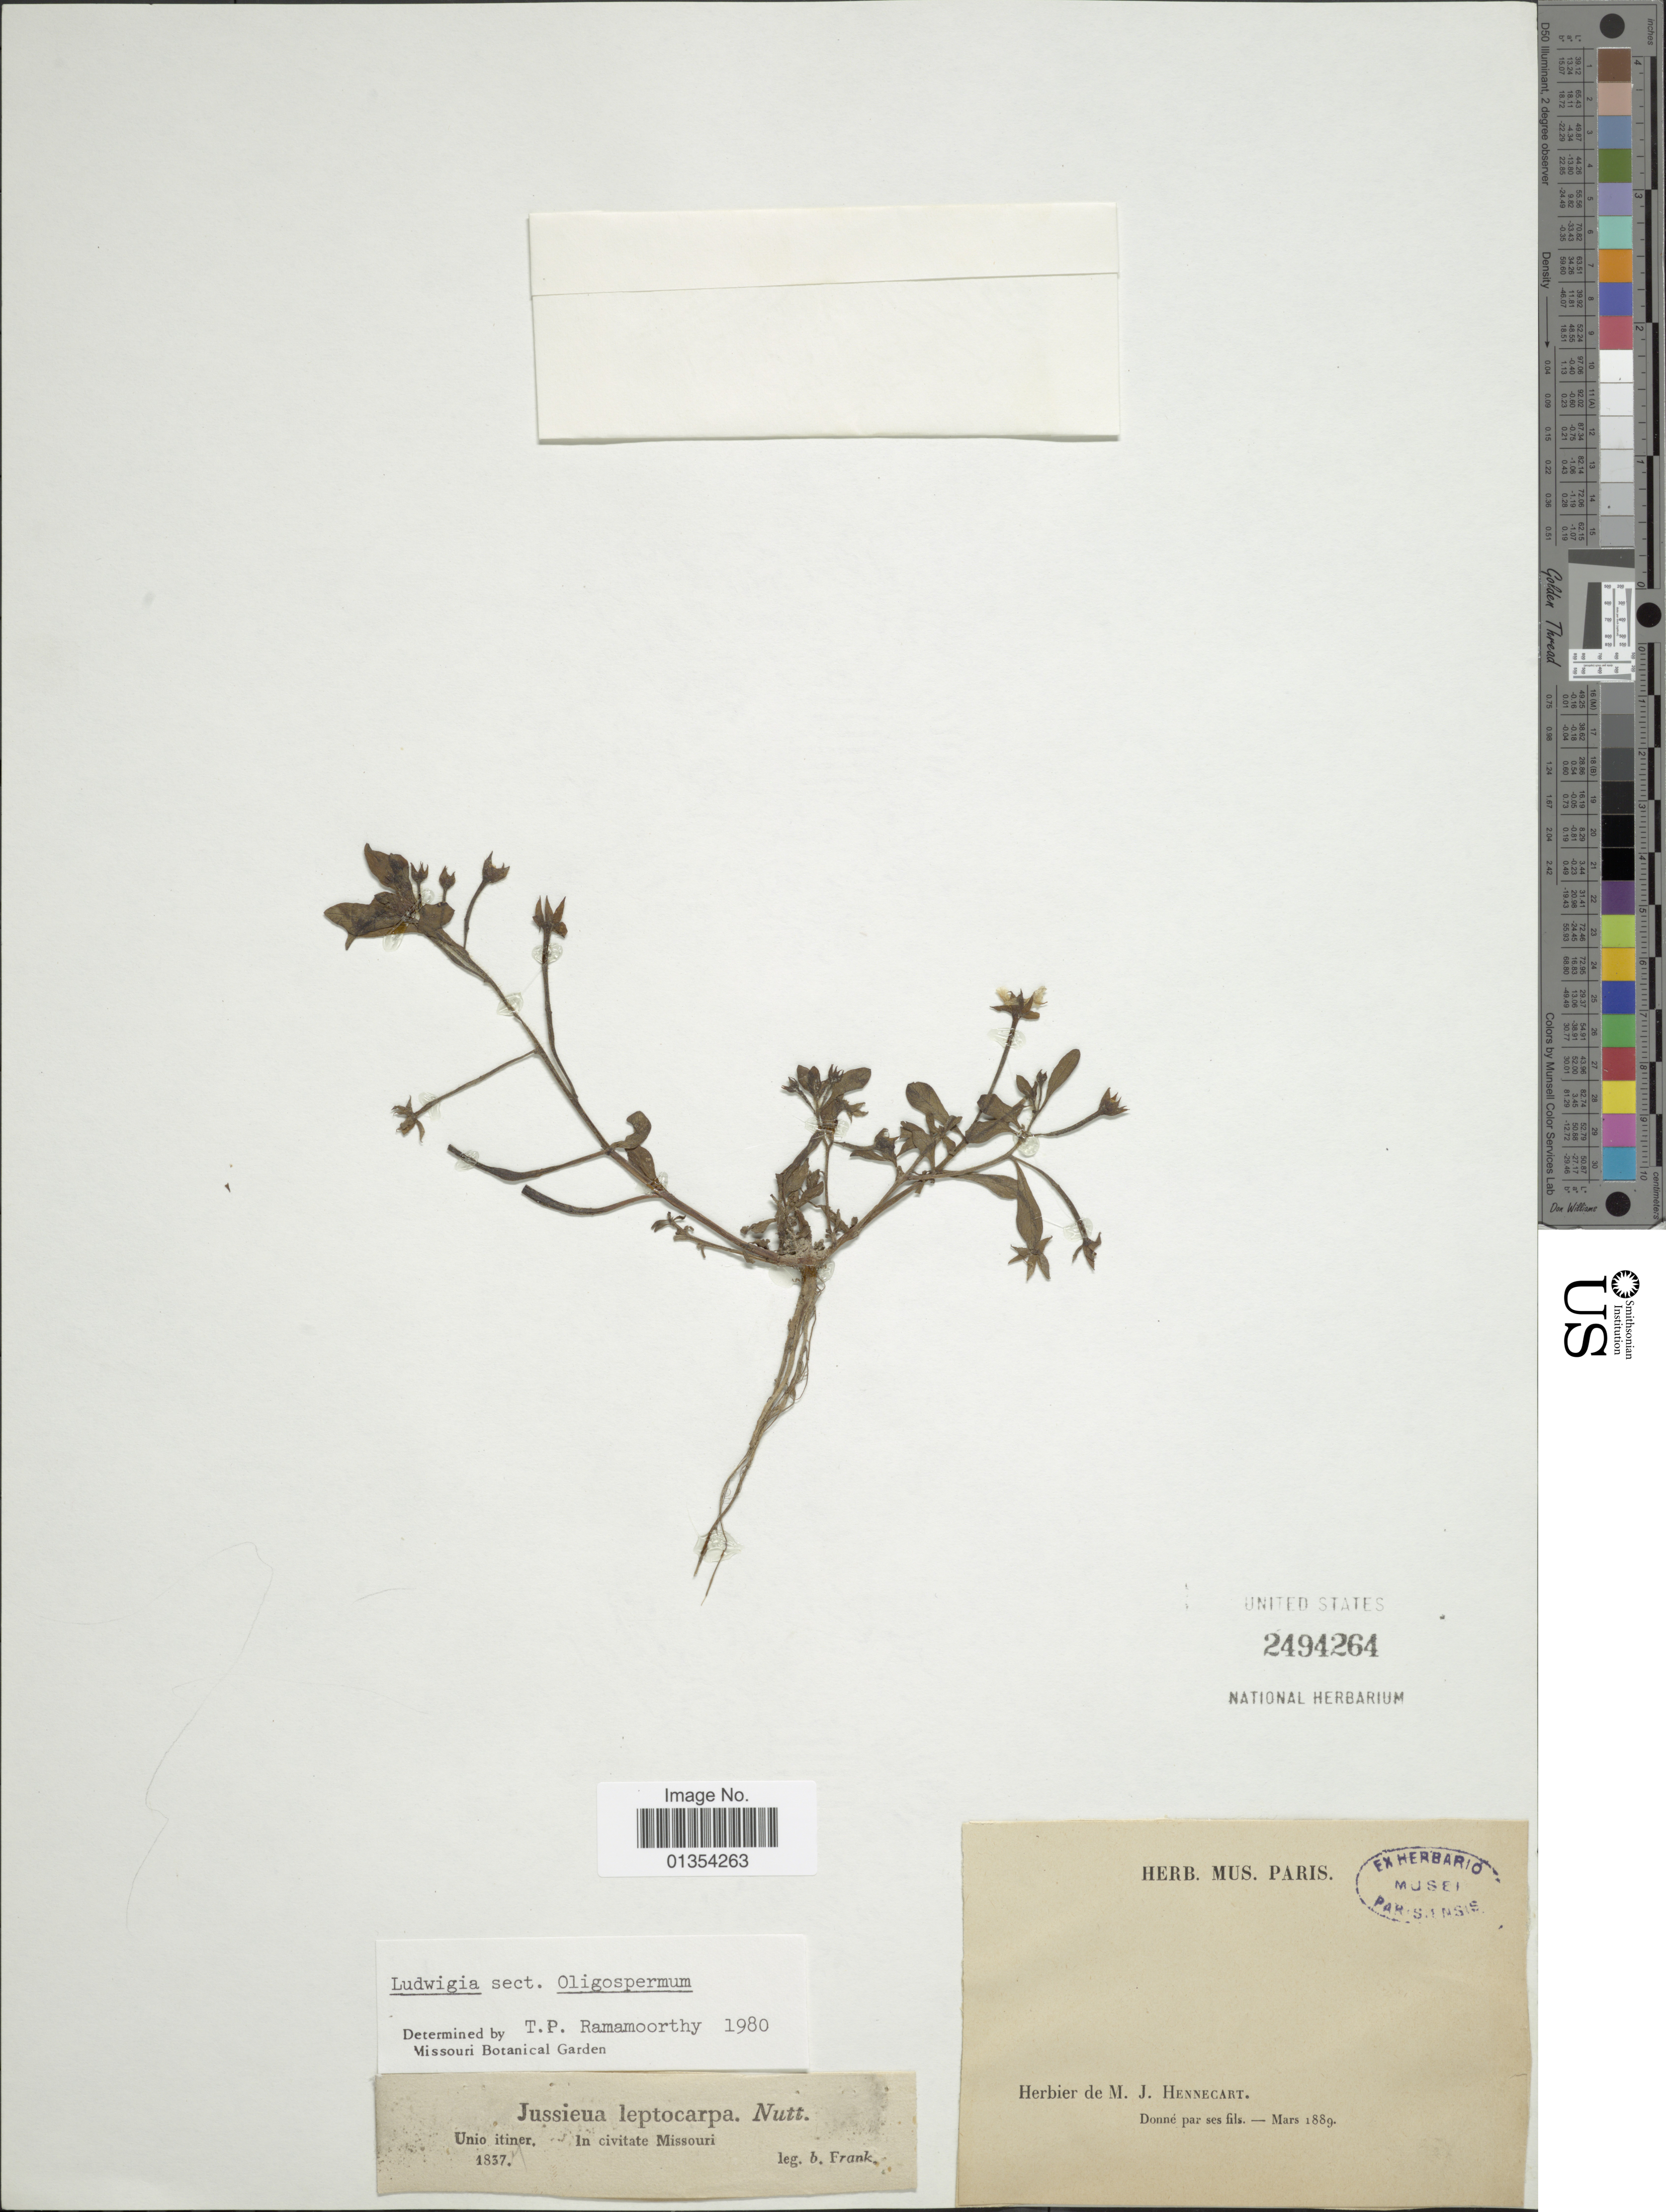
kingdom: Plantae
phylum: Tracheophyta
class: Magnoliopsida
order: Myrtales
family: Onagraceae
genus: Ludwigia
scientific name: Ludwigia leptocarpa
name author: (Nutt.) H. Hara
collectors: B. Frank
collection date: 1837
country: United States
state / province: Missouri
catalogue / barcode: US 2494264